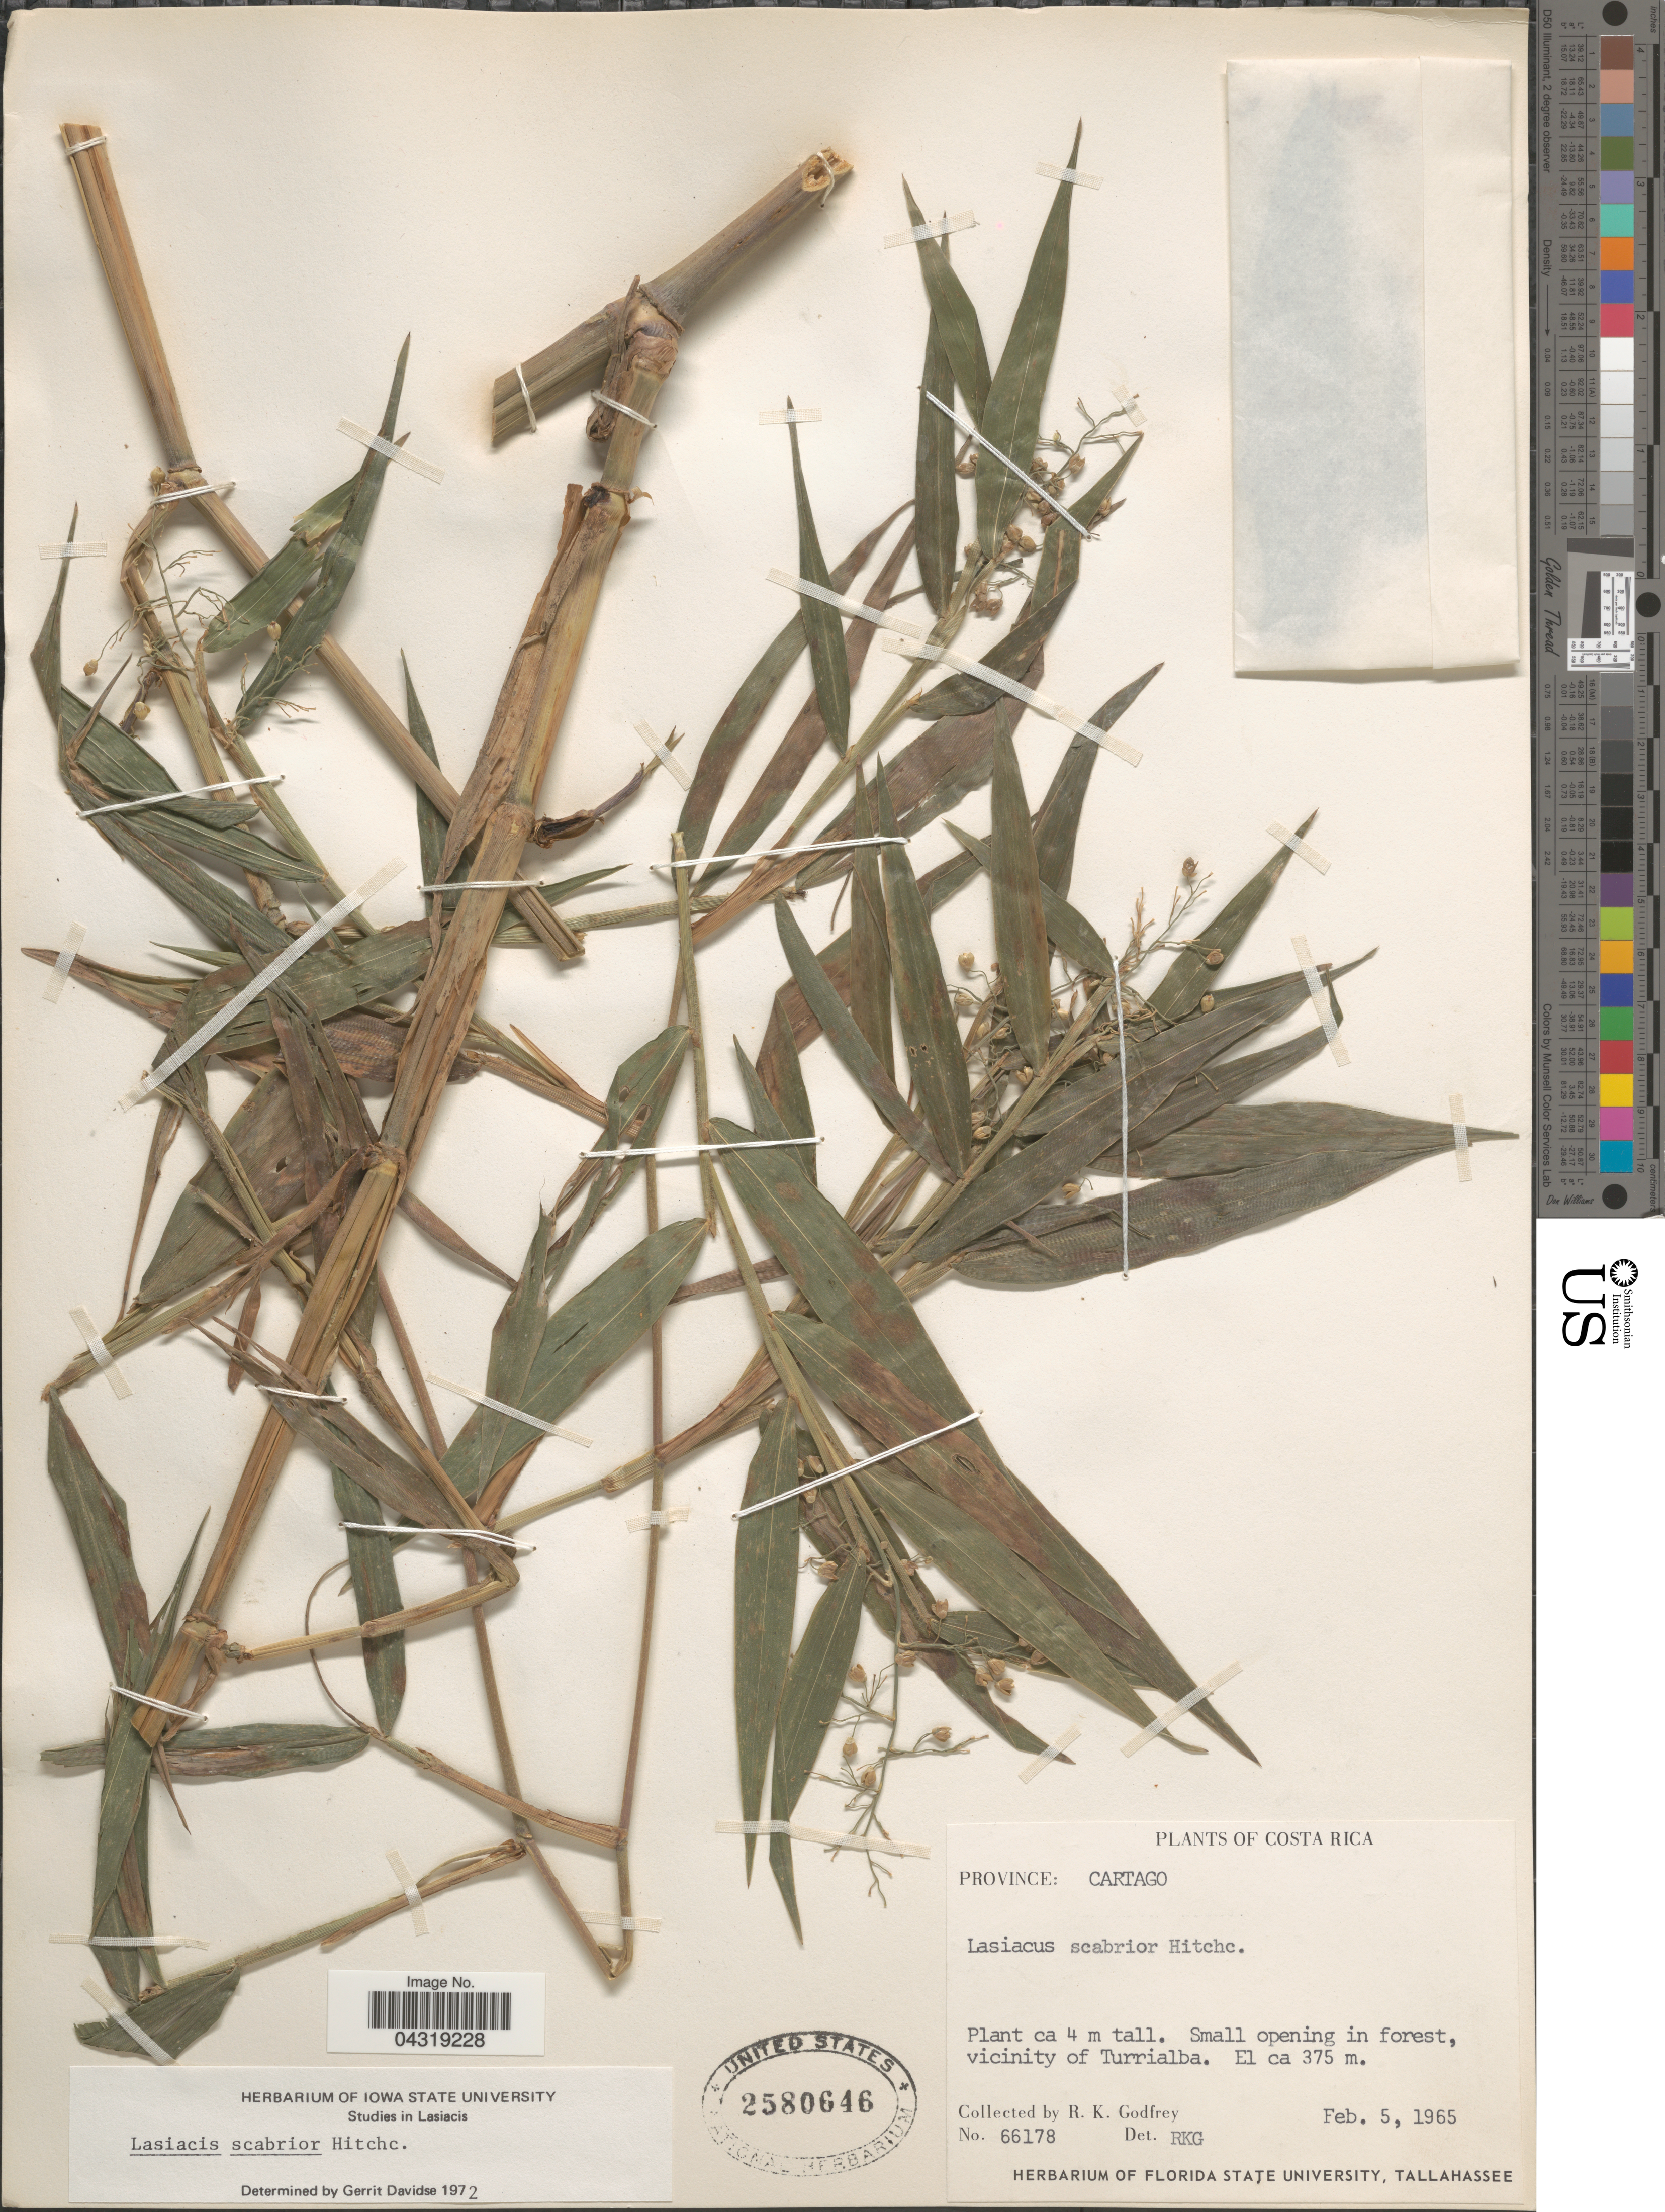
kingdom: Plantae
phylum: Tracheophyta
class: Liliopsida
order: Poales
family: Poaceae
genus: Lasiacis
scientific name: Lasiacis scabrior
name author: Hitchc.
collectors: R. K. Godfrey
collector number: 66178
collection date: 1965-02-05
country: Costa Rica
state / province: Cartago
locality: Province: Cartago. Small opening in forest, vicinity of Turrialba.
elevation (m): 375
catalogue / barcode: US 2580646